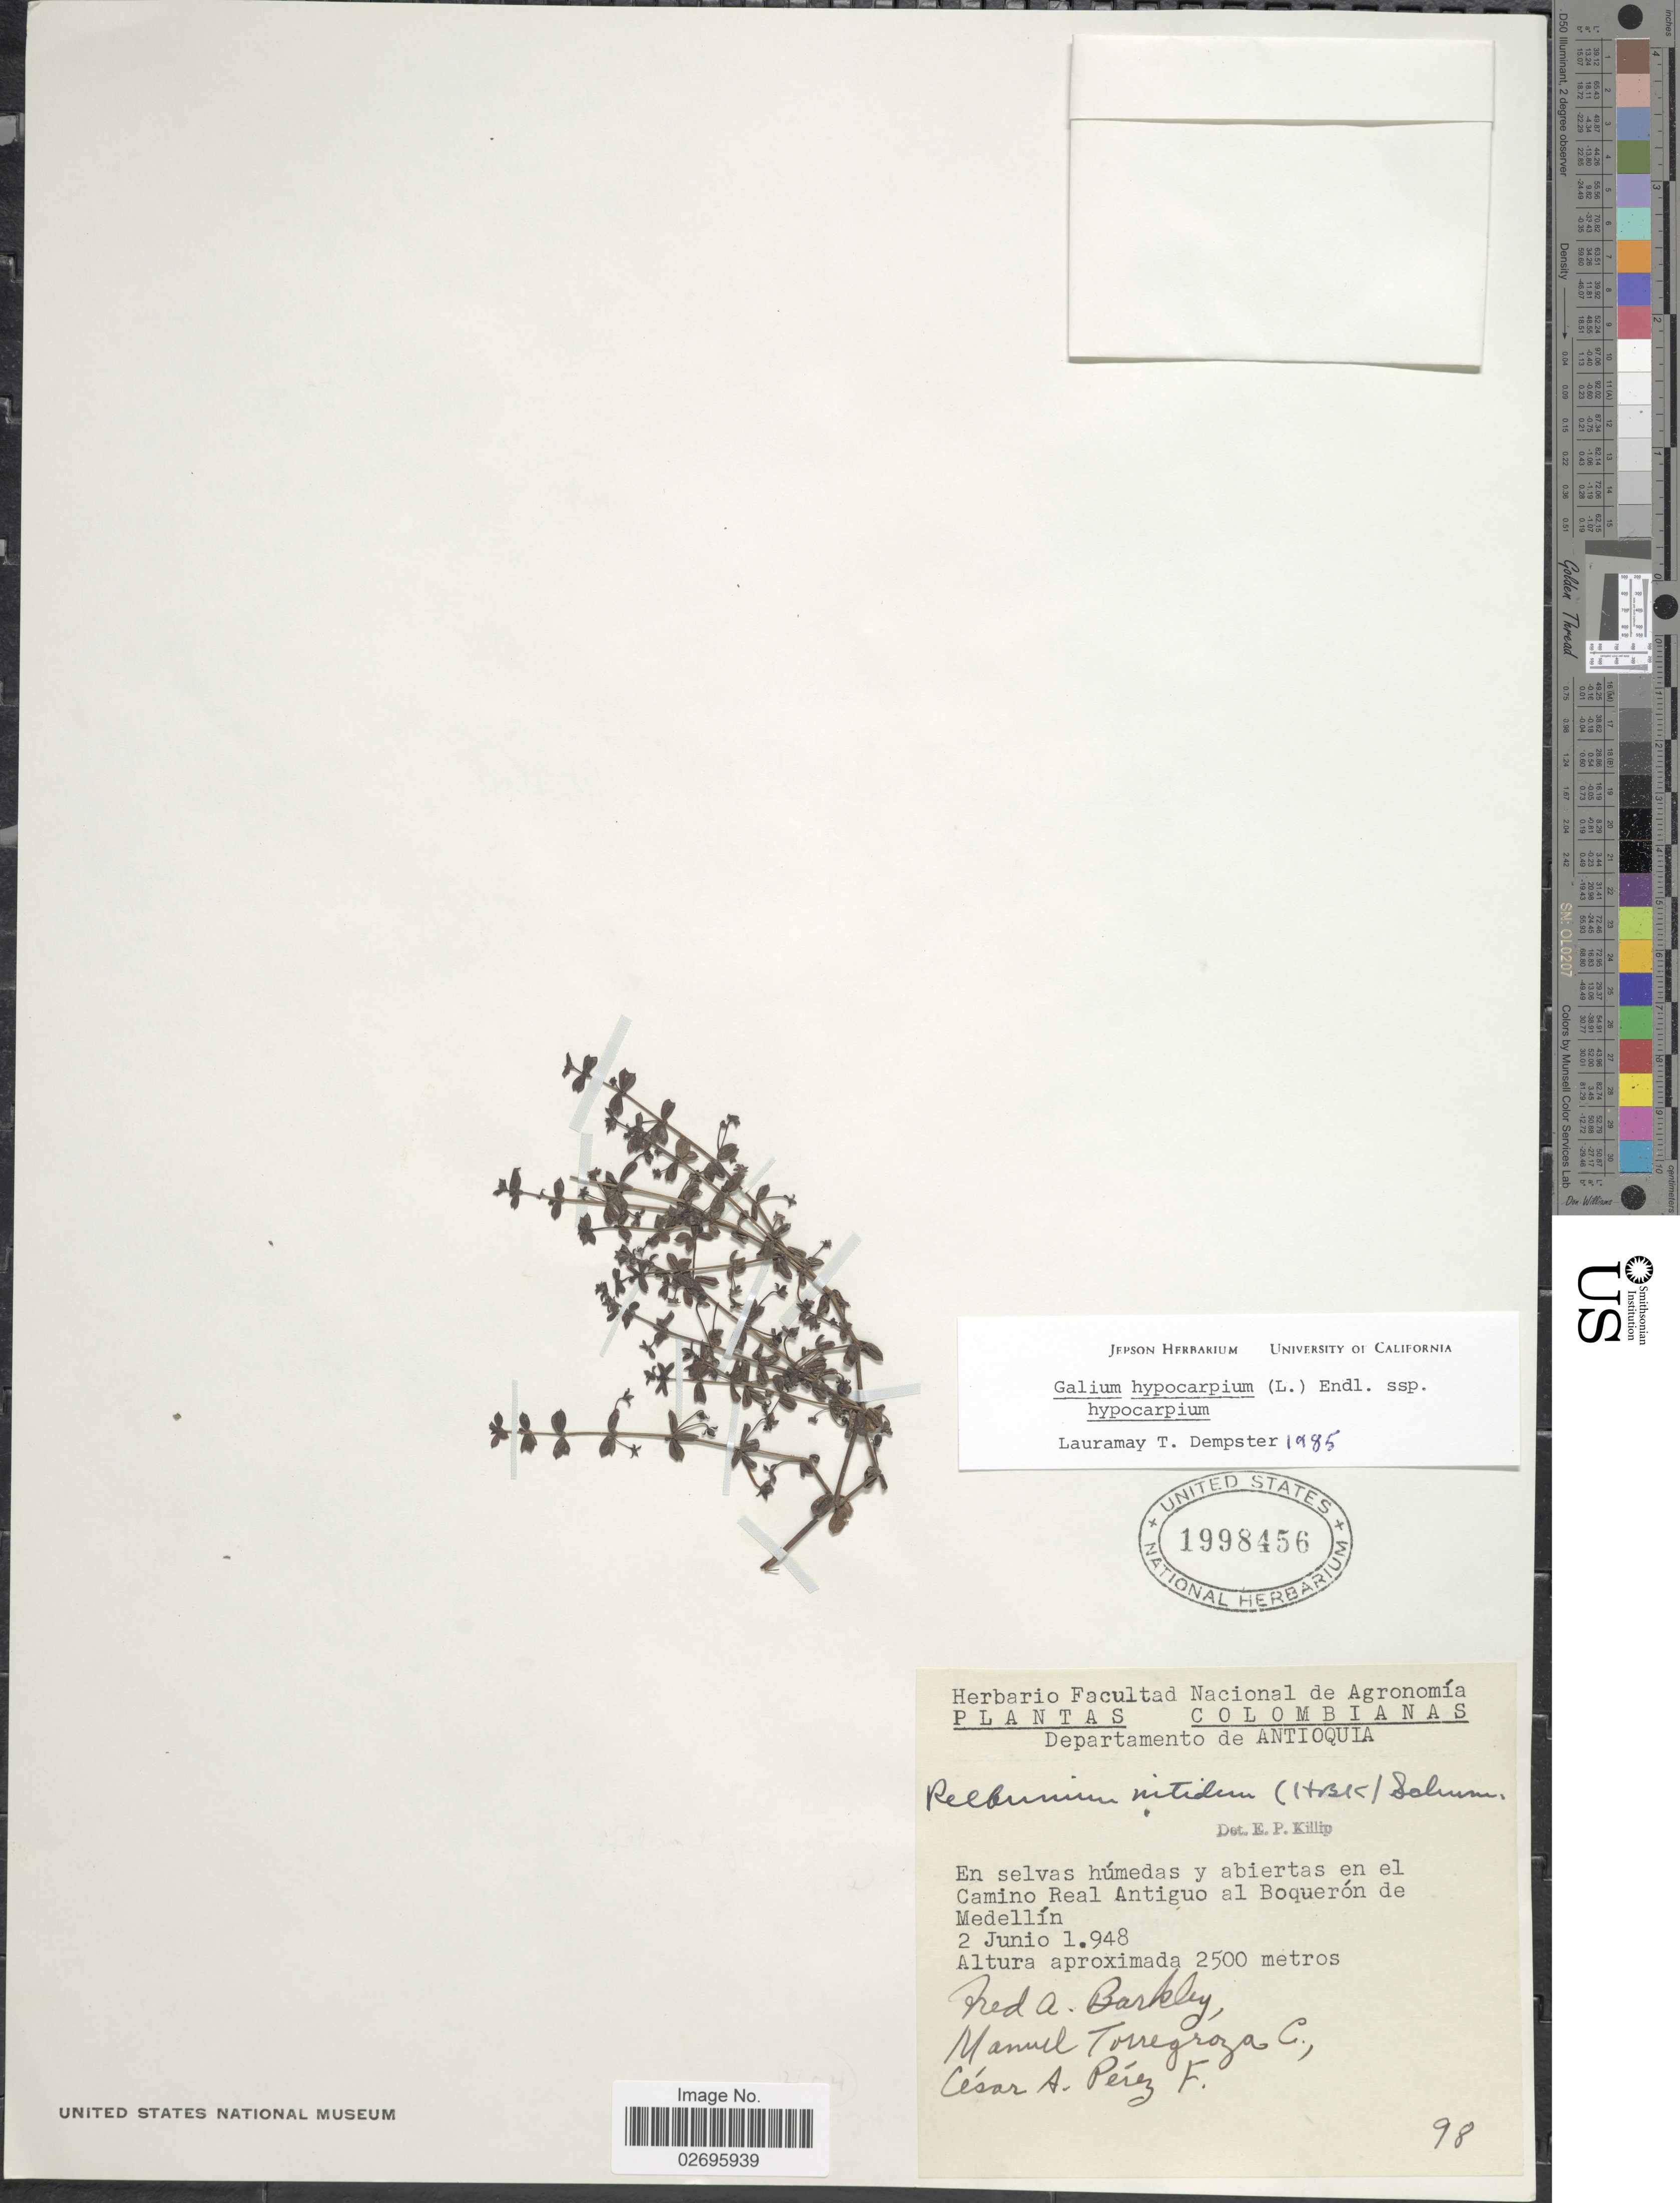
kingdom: Plantae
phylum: Tracheophyta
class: Magnoliopsida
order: Gentianales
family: Rubiaceae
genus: Galium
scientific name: Galium hypocarpium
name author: (L.) Endl. ex Griseb.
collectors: F. A. Barkley, M. Torregroza C. & C. Perez F.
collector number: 98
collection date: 1948-06-02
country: Colombia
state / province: Antioquia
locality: Departamento de Antioquia, En selva húmedas y abiertas en el Camino Real Antiguo al Boquerón de Medellín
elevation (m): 2500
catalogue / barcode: US 1998456